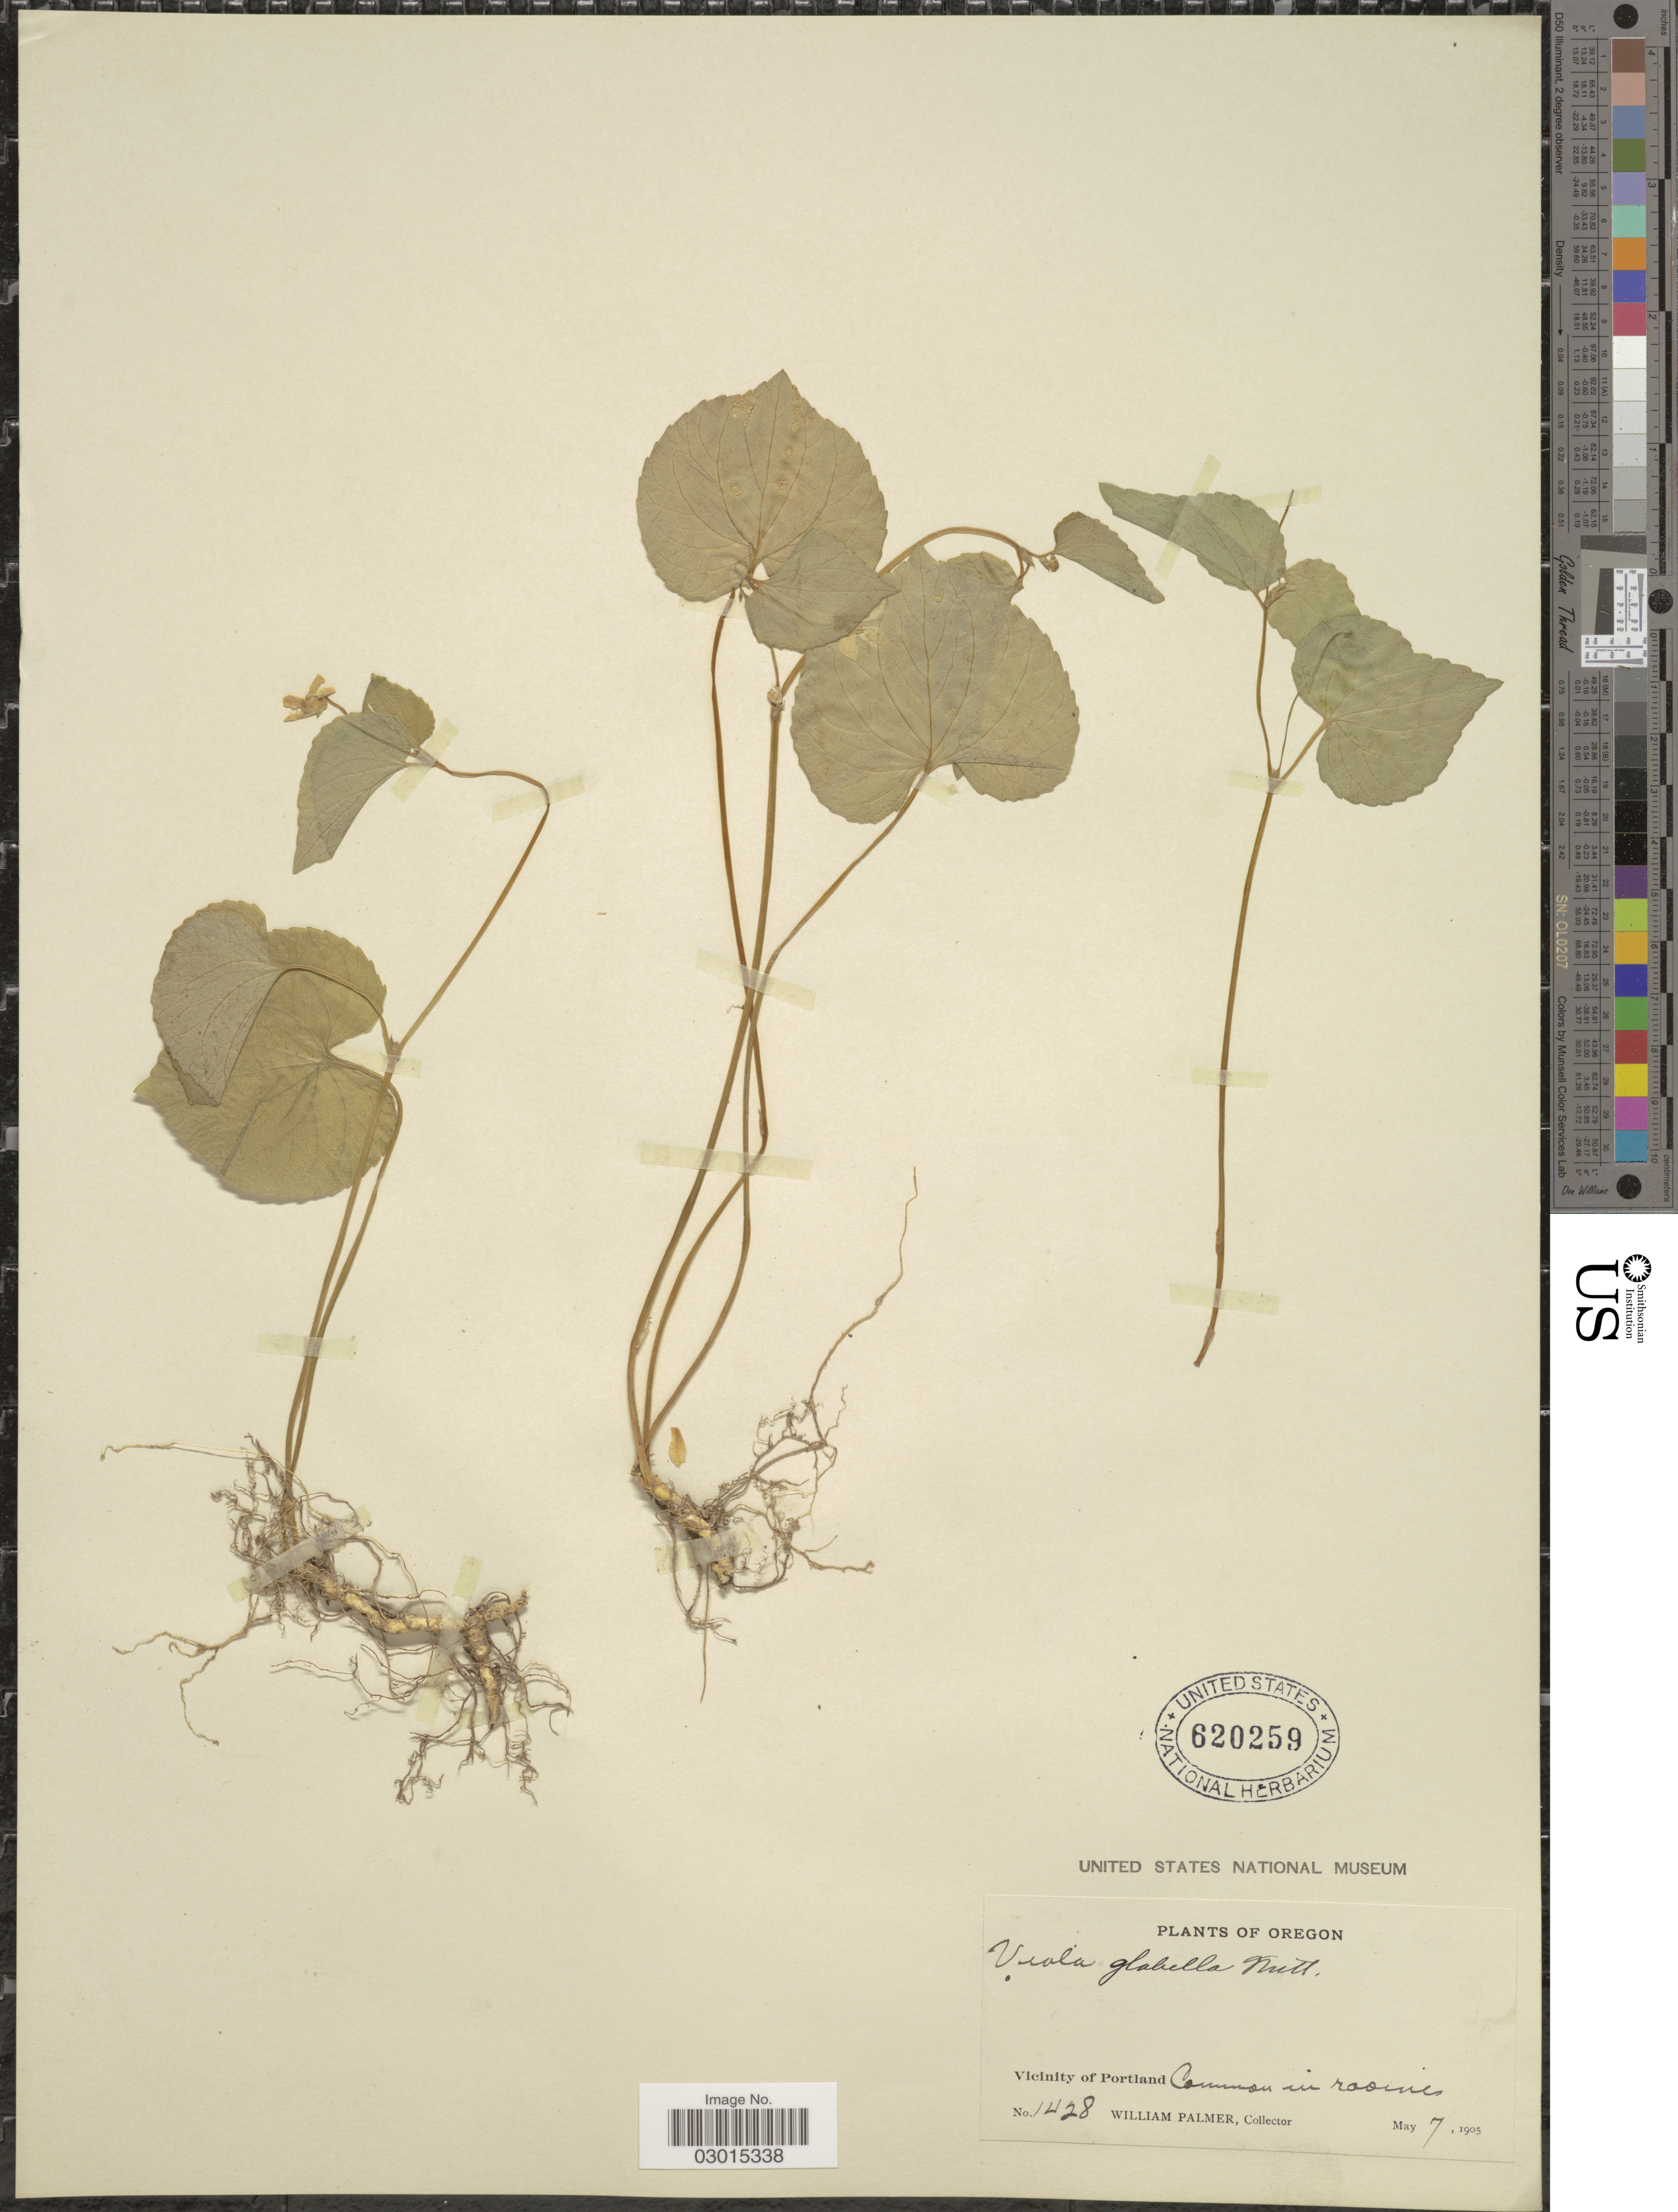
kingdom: Plantae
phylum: Tracheophyta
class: Magnoliopsida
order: Malpighiales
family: Violaceae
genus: Viola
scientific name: Viola glabella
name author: Nutt.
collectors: W. Palmer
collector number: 1428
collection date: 1905-05-07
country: United States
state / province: Oregon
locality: Vicinity of Portland.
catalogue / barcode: US 620259